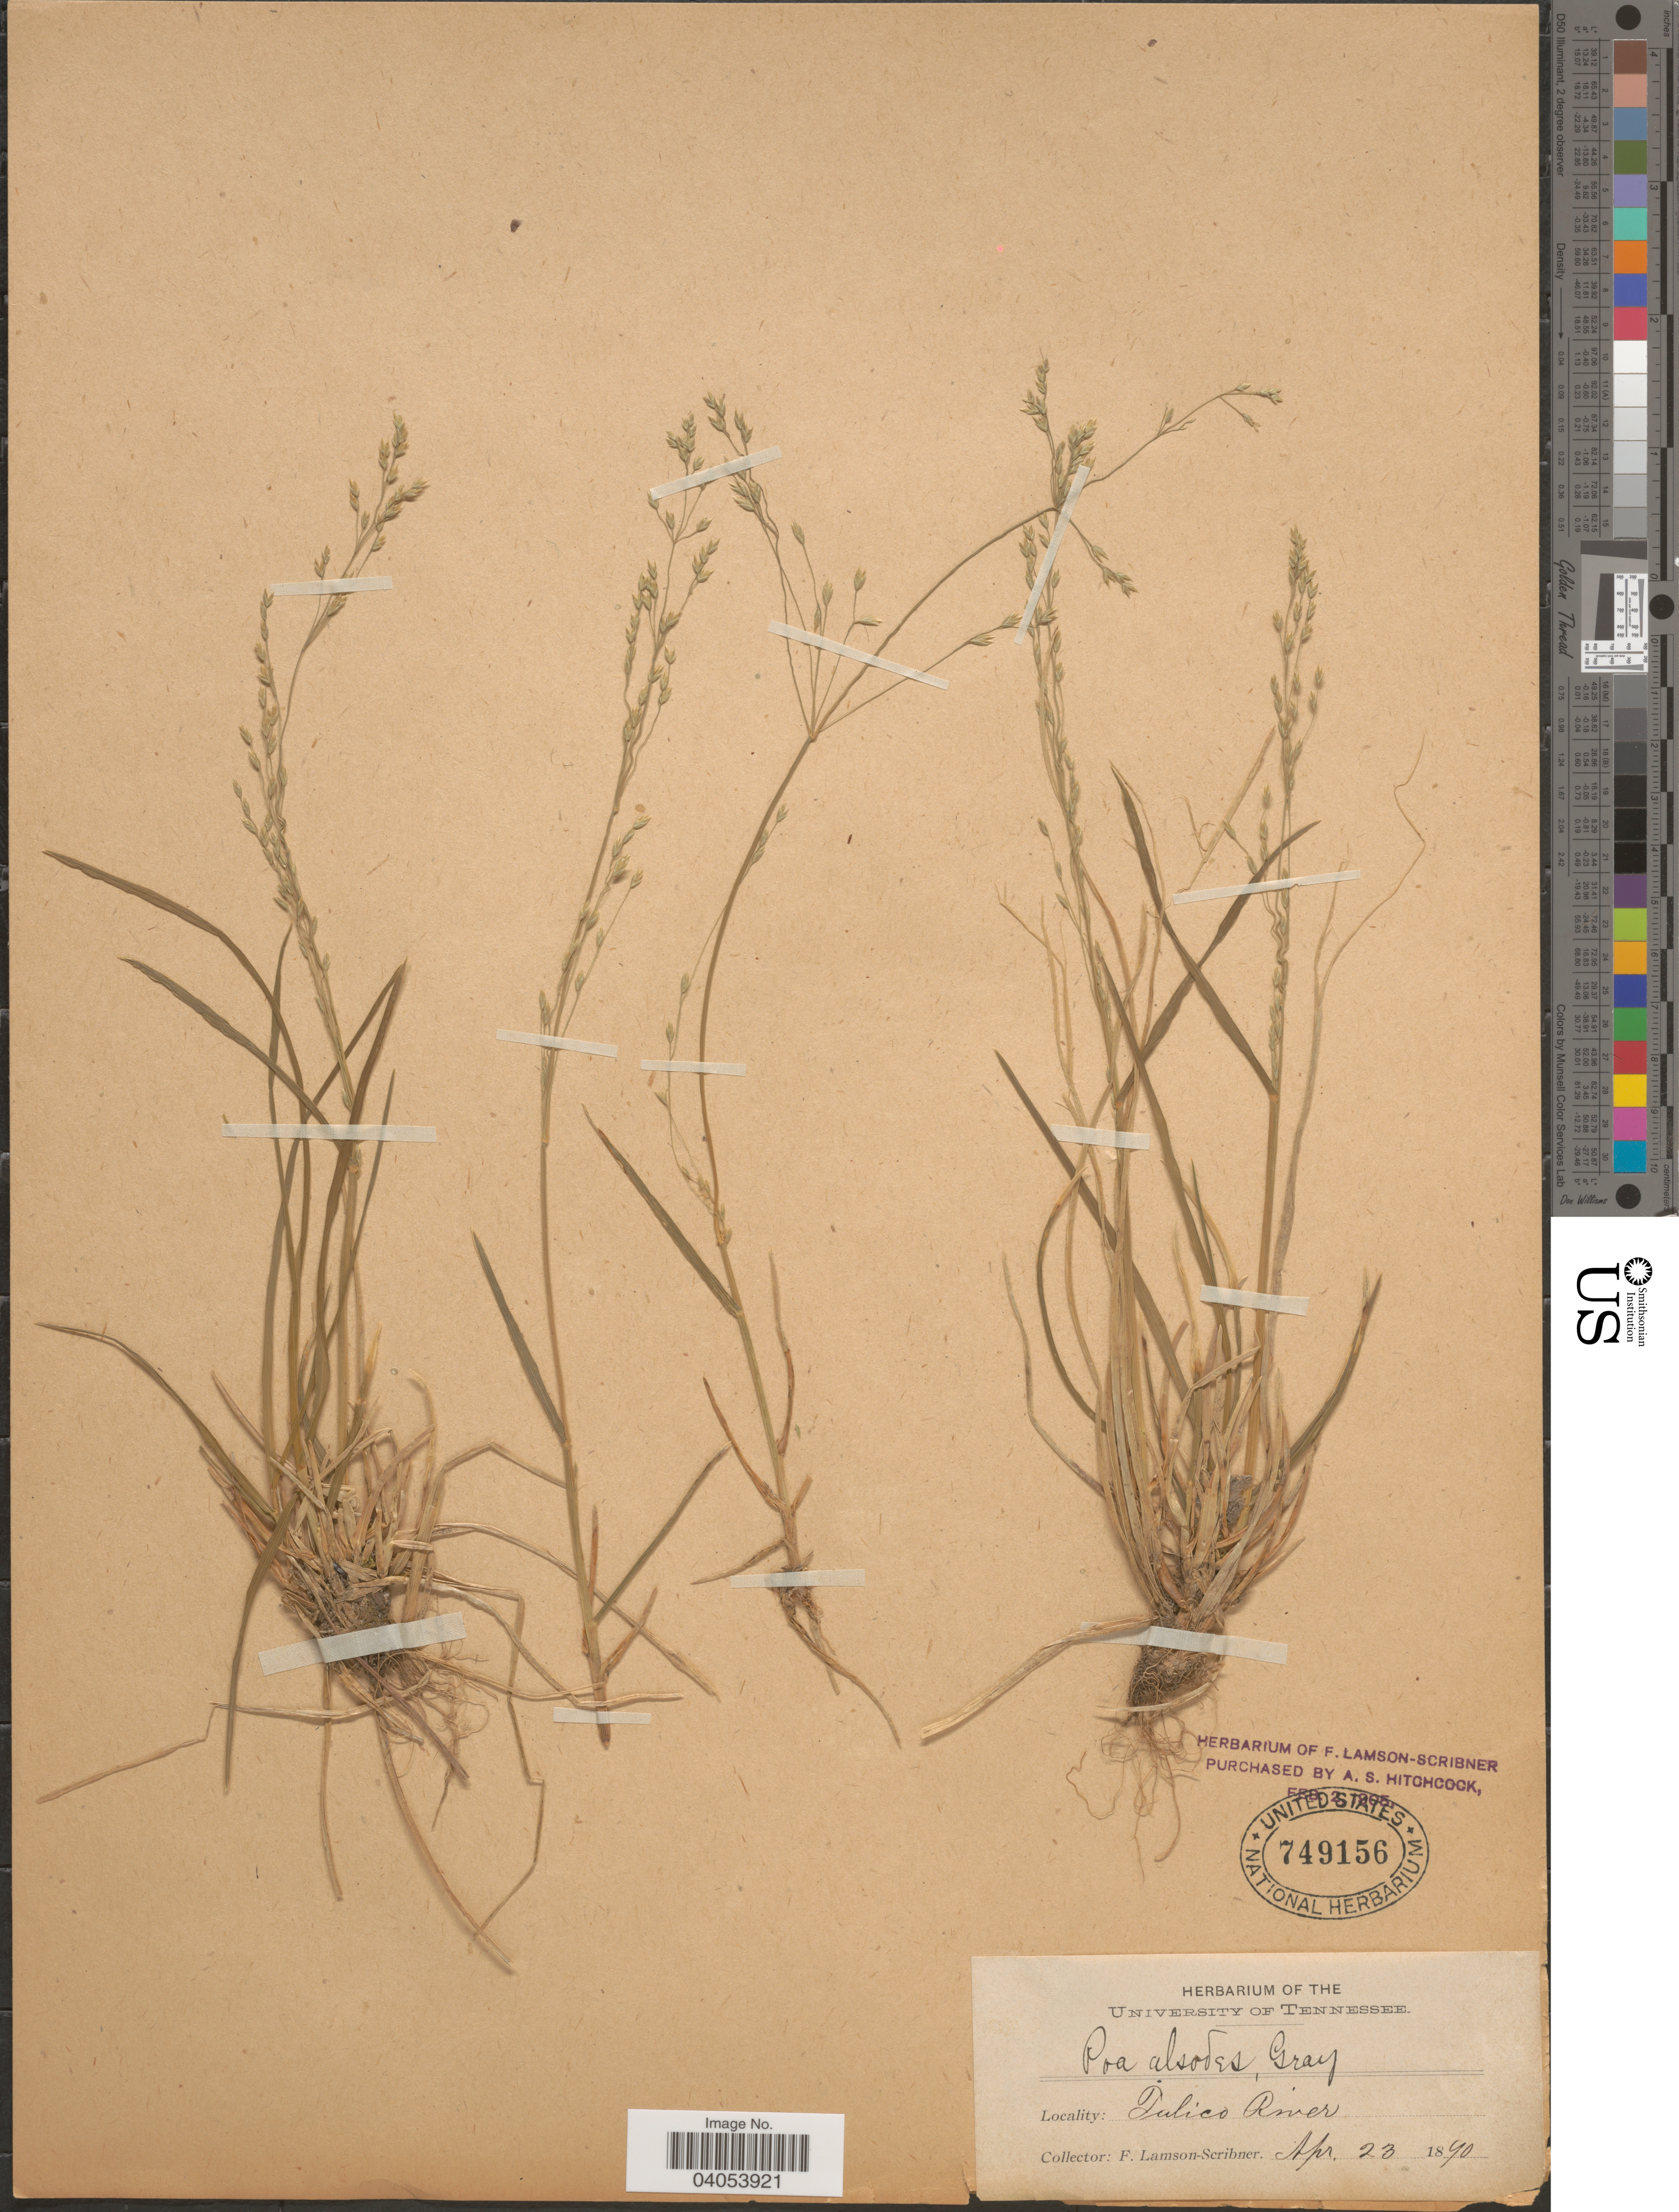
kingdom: Plantae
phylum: Tracheophyta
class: Liliopsida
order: Poales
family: Poaceae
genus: Poa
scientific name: Poa alsodes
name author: A. Gray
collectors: F. Lamson-Scribner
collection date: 1890-04-23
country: United States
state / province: Tennessee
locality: Tulico River.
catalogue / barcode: US 749156